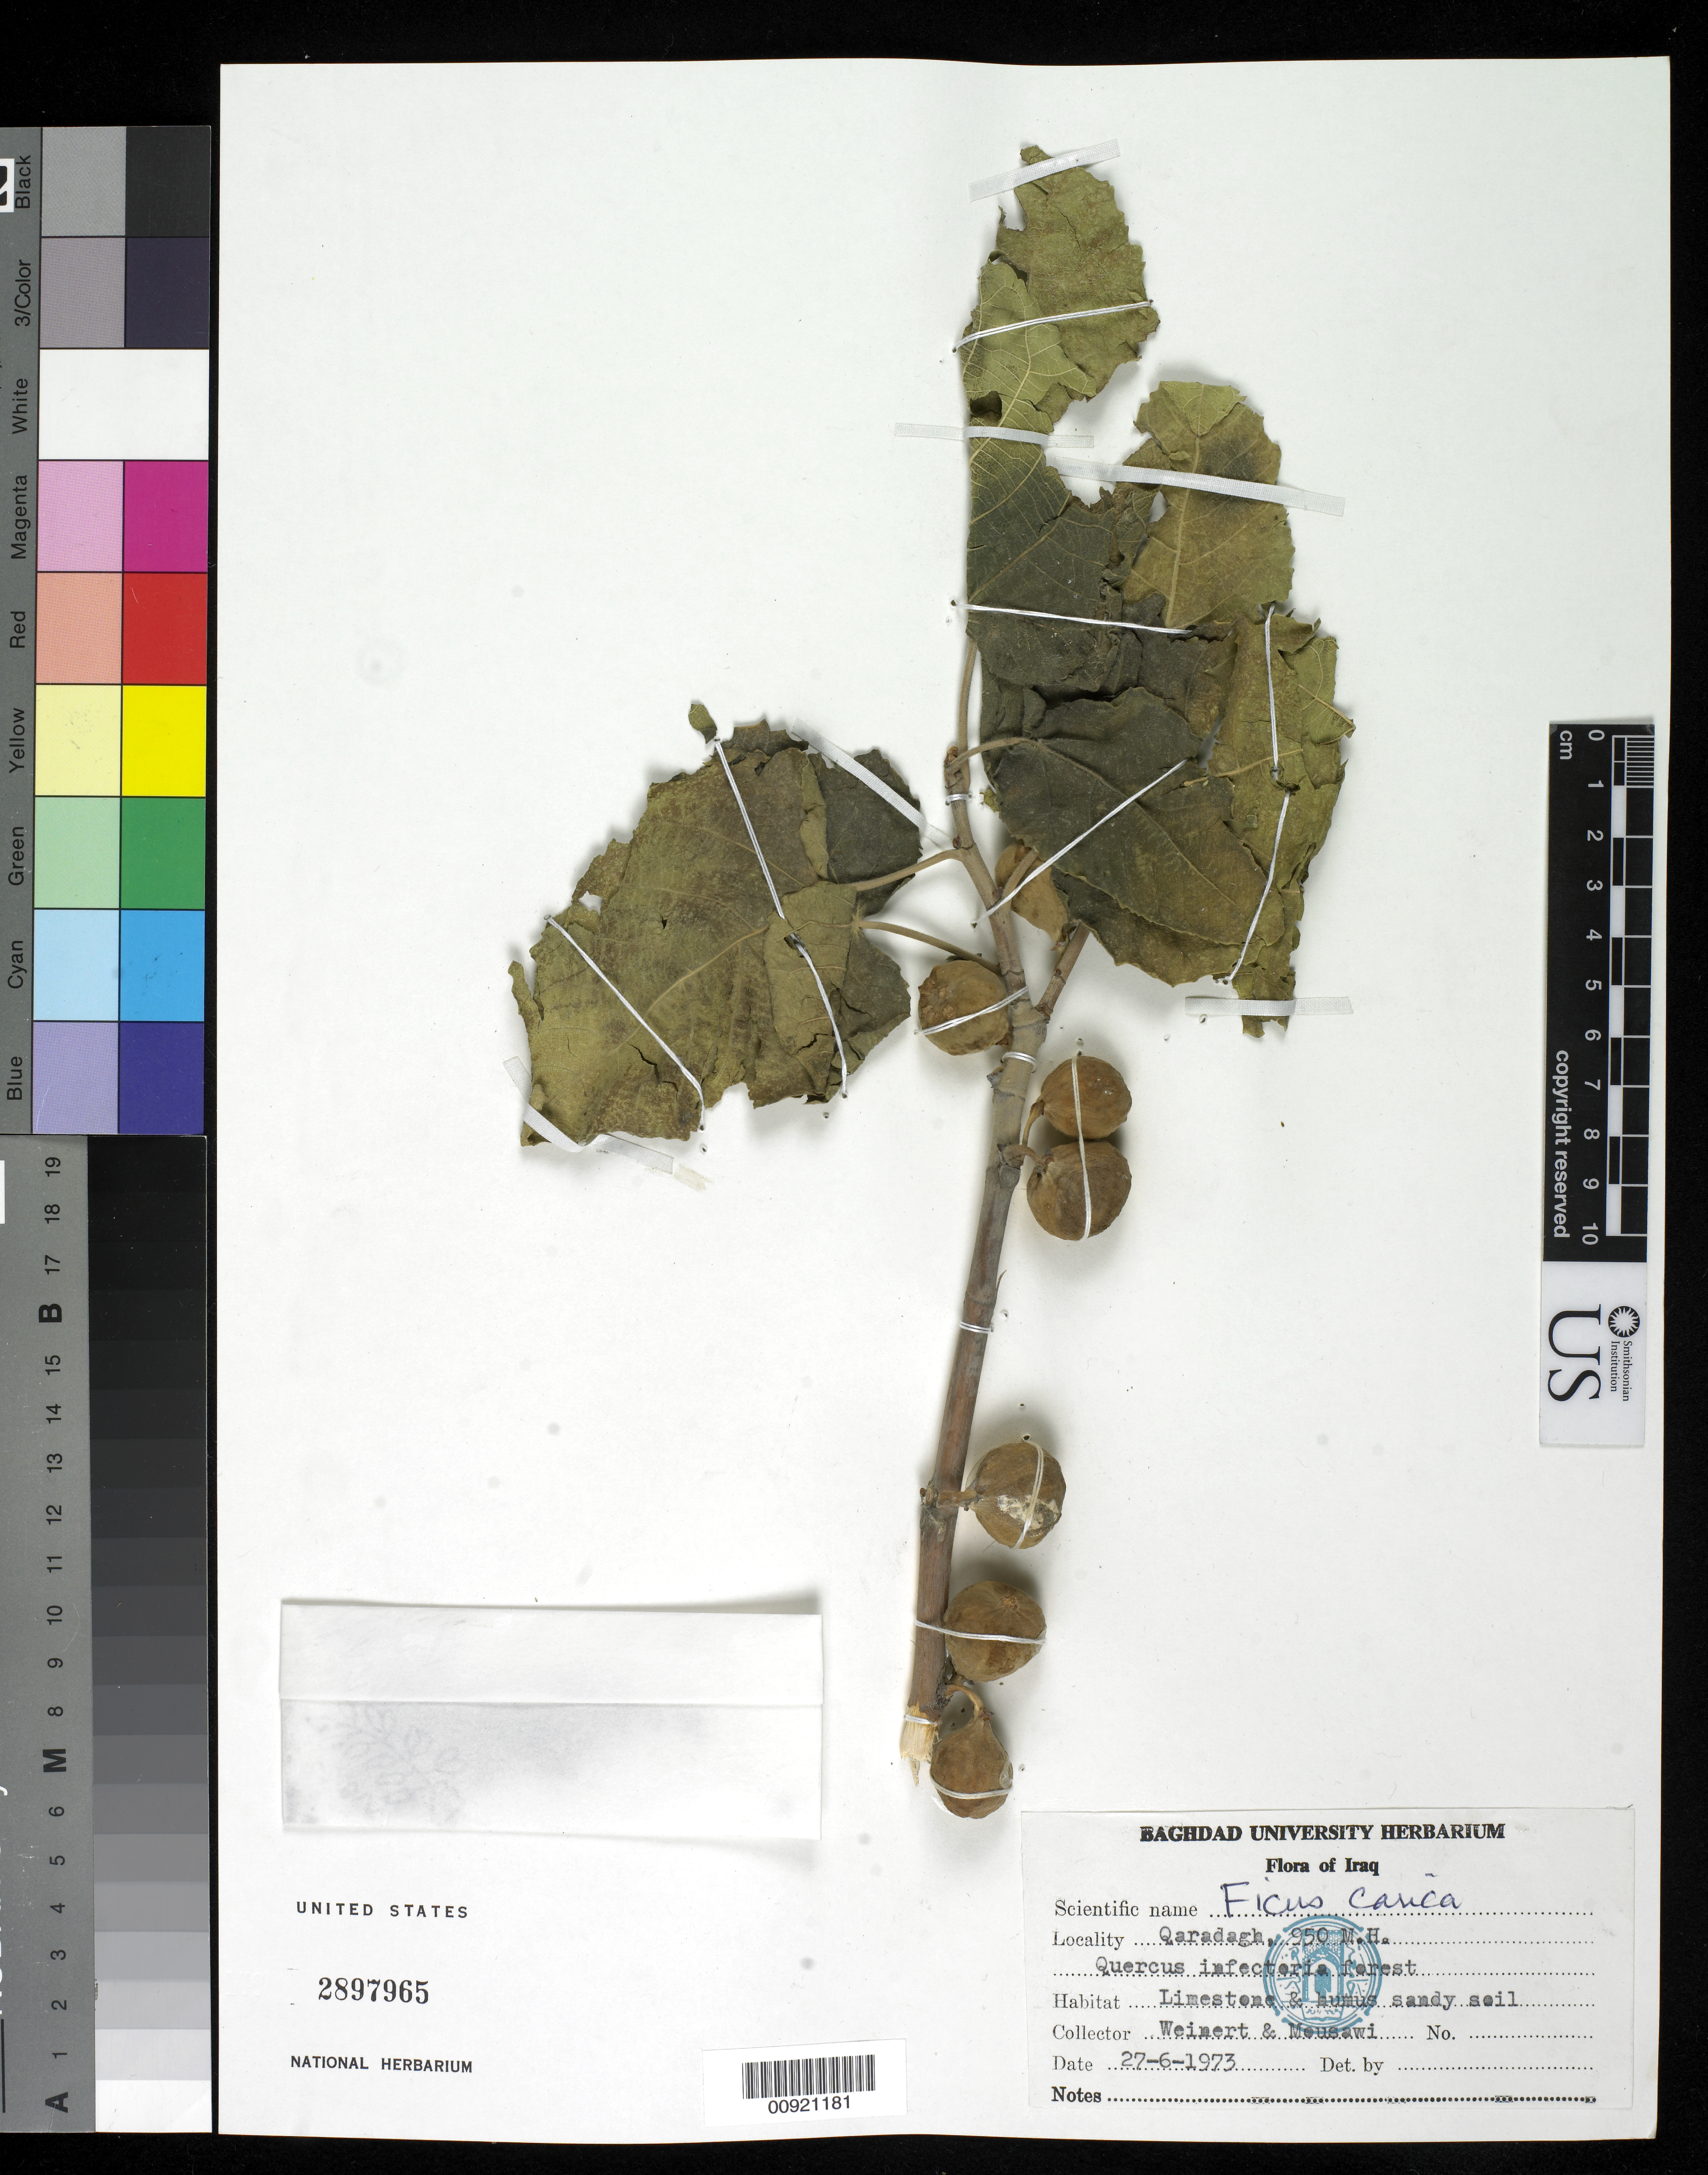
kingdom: Plantae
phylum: Tracheophyta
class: Magnoliopsida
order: Rosales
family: Moraceae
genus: Ficus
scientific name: Ficus carica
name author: L.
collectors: Weinert, -- & Mousawi, --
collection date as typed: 27 Jun 1973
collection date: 1973-06-27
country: Iraq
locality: Qaradagh, 950 M.H.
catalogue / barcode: US 2897965